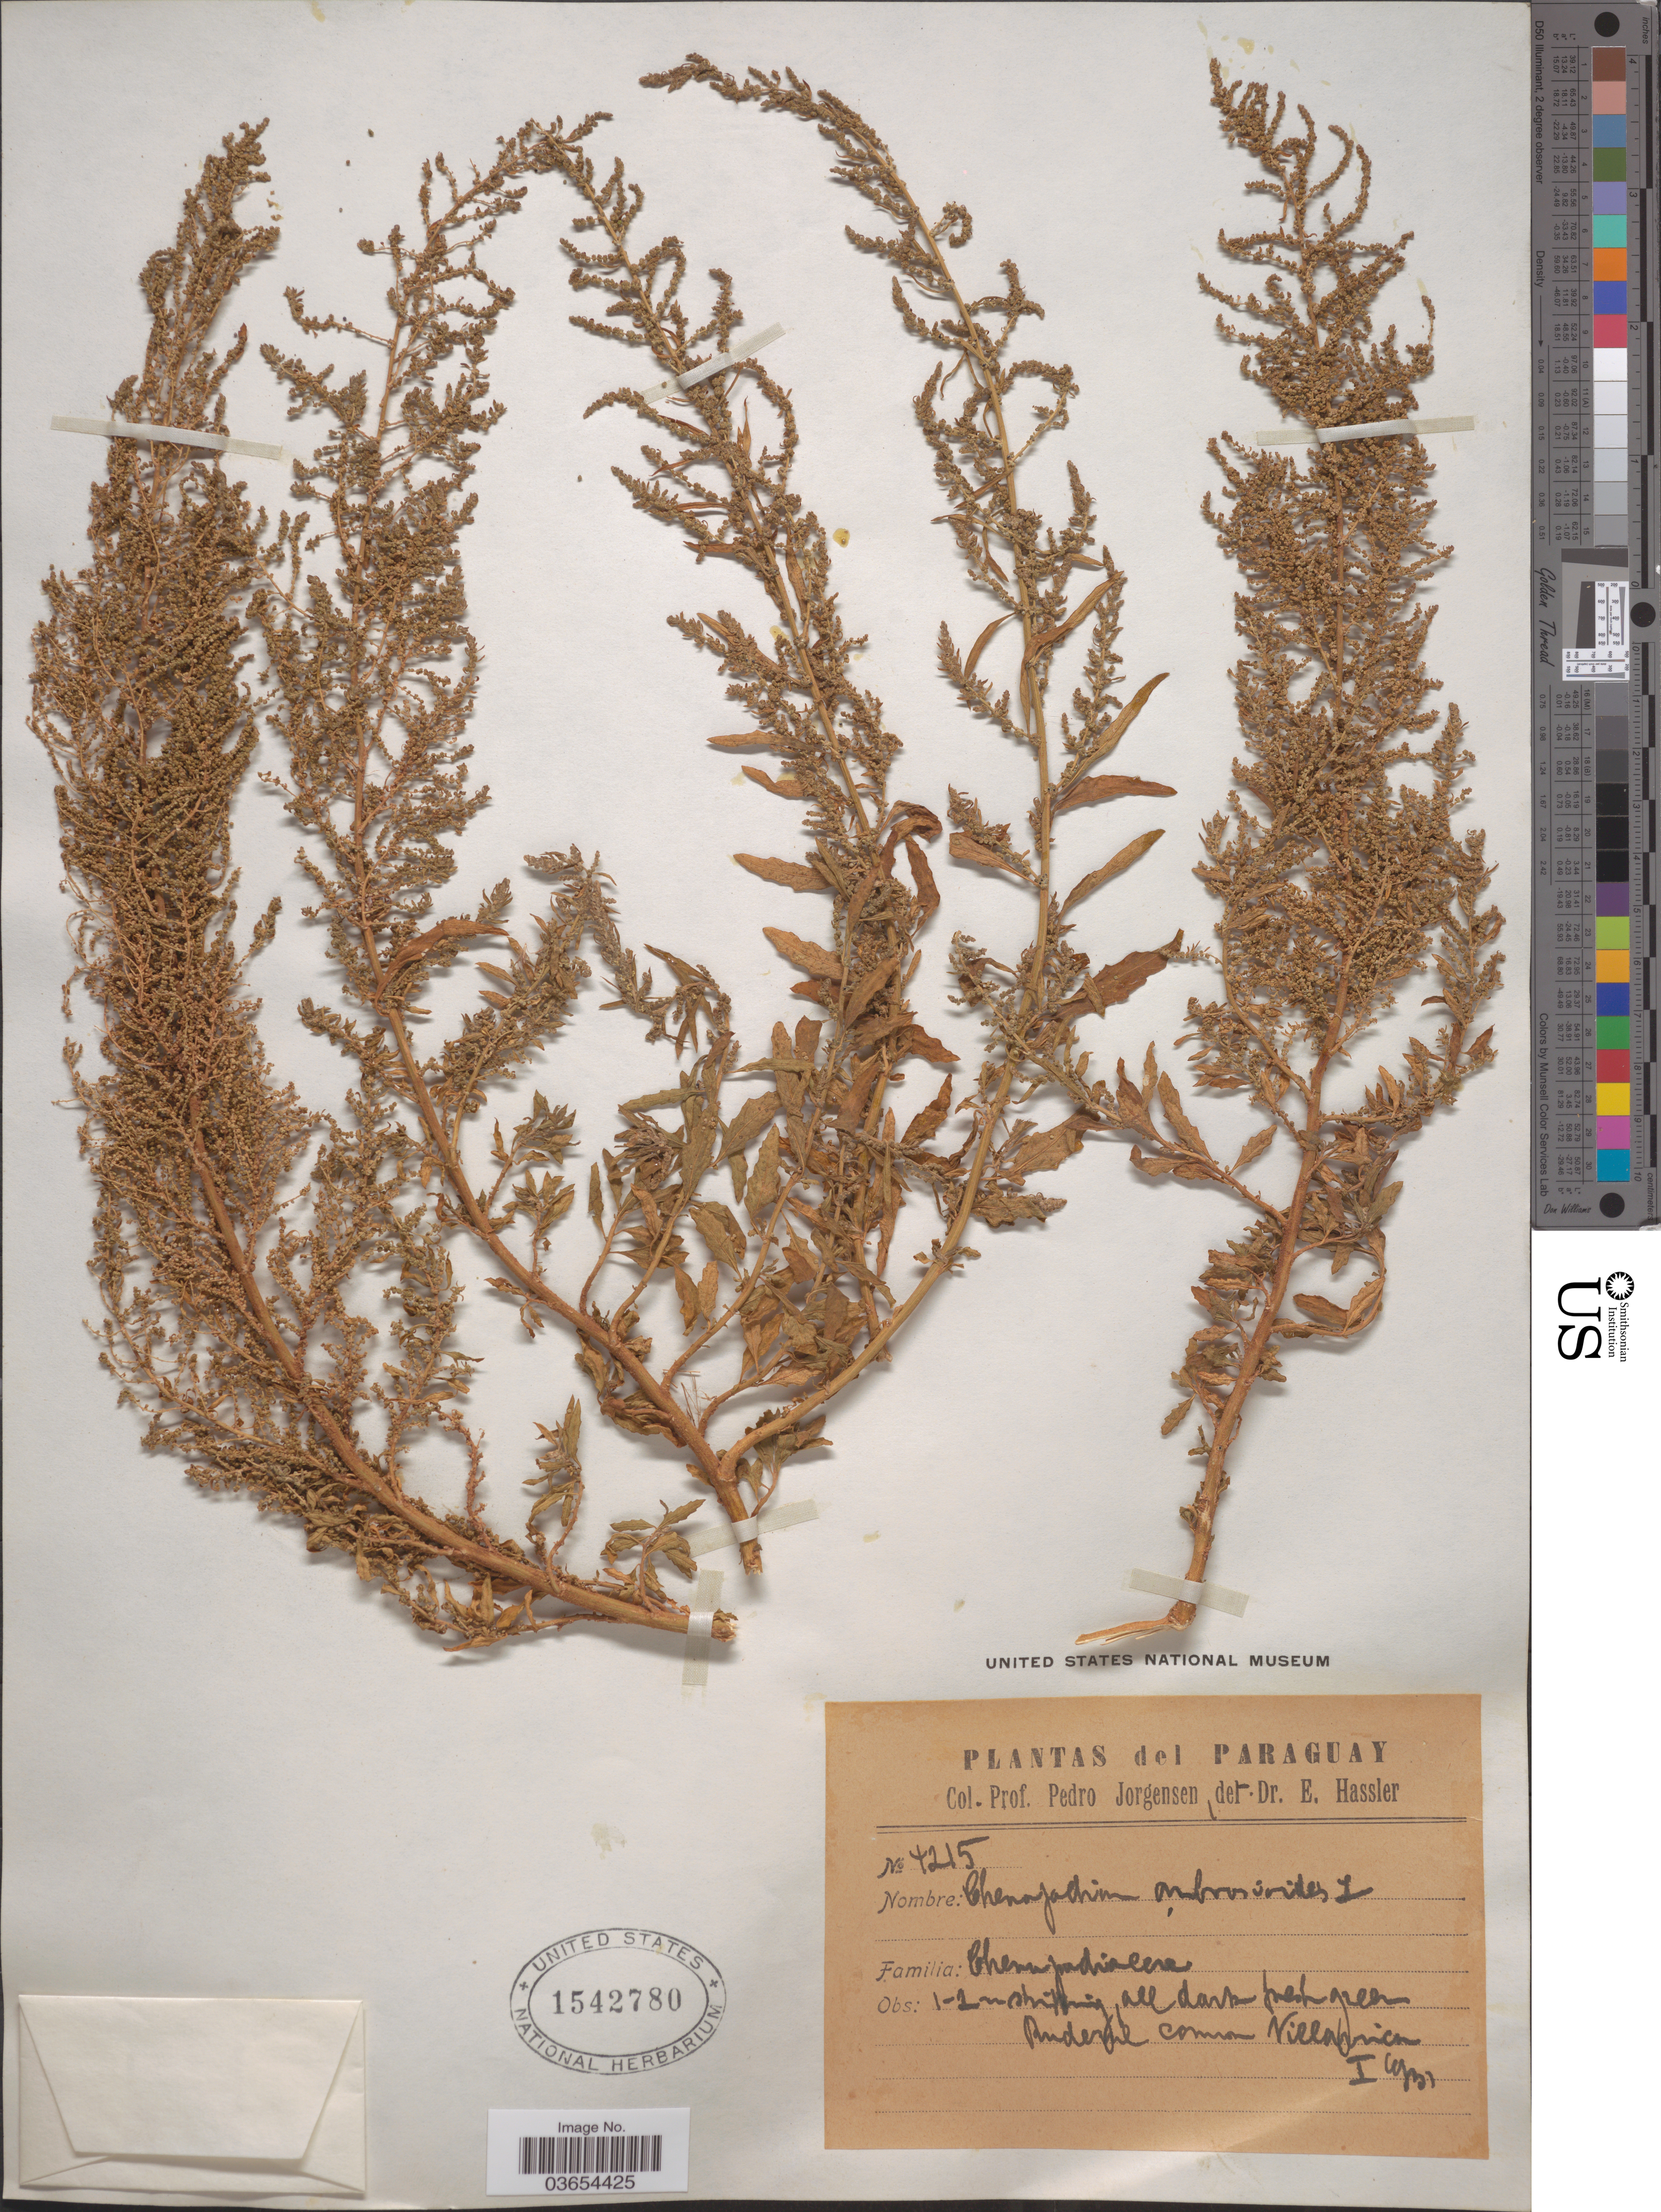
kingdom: Plantae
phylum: Tracheophyta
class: Magnoliopsida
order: Caryophyllales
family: Amaranthaceae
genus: Chenopodium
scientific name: Chenopodium ambrosioides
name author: L.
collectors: P. Jörgensen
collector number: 4215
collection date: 1931-01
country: Paraguay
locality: Villarrica.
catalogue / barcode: US 1542780